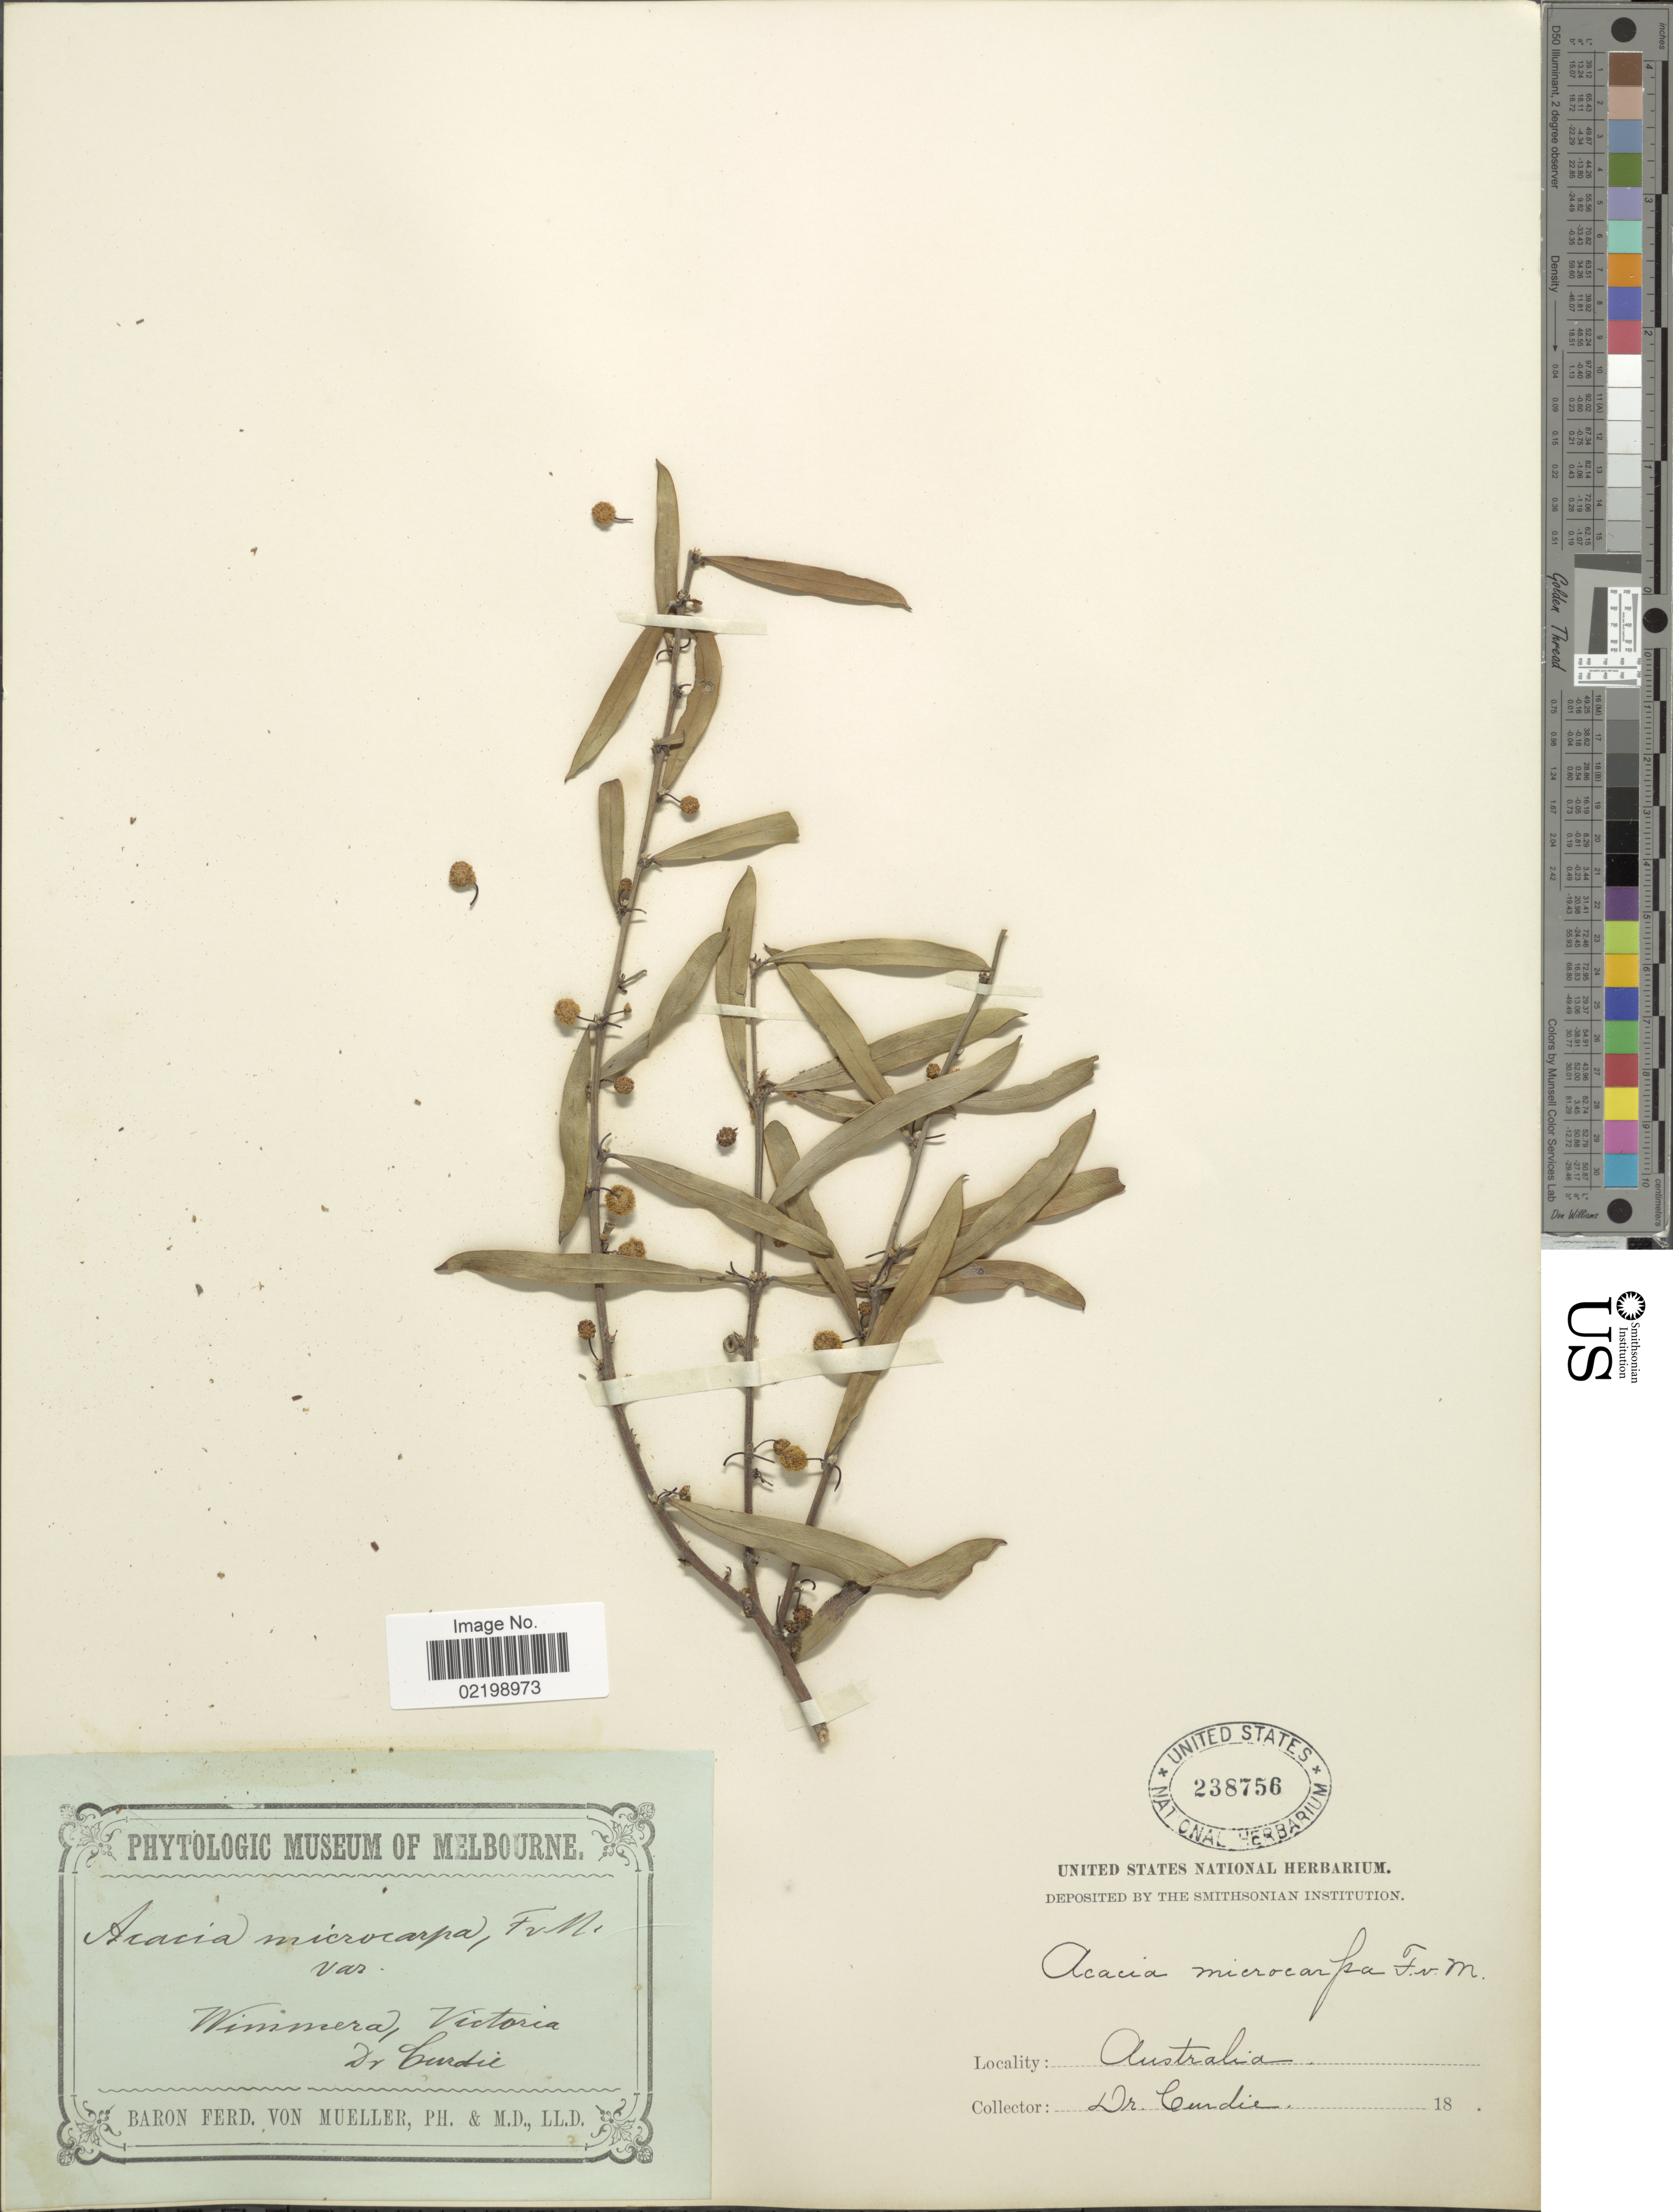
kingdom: Plantae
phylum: Tracheophyta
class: Magnoliopsida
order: Fabales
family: Fabaceae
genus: Acacia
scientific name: Acacia microcarpa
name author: F. Muell.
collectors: Curdie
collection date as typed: Transcribed d/m/y: //18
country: Australia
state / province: Victoria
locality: Wimmera, Victoria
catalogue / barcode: US 238756